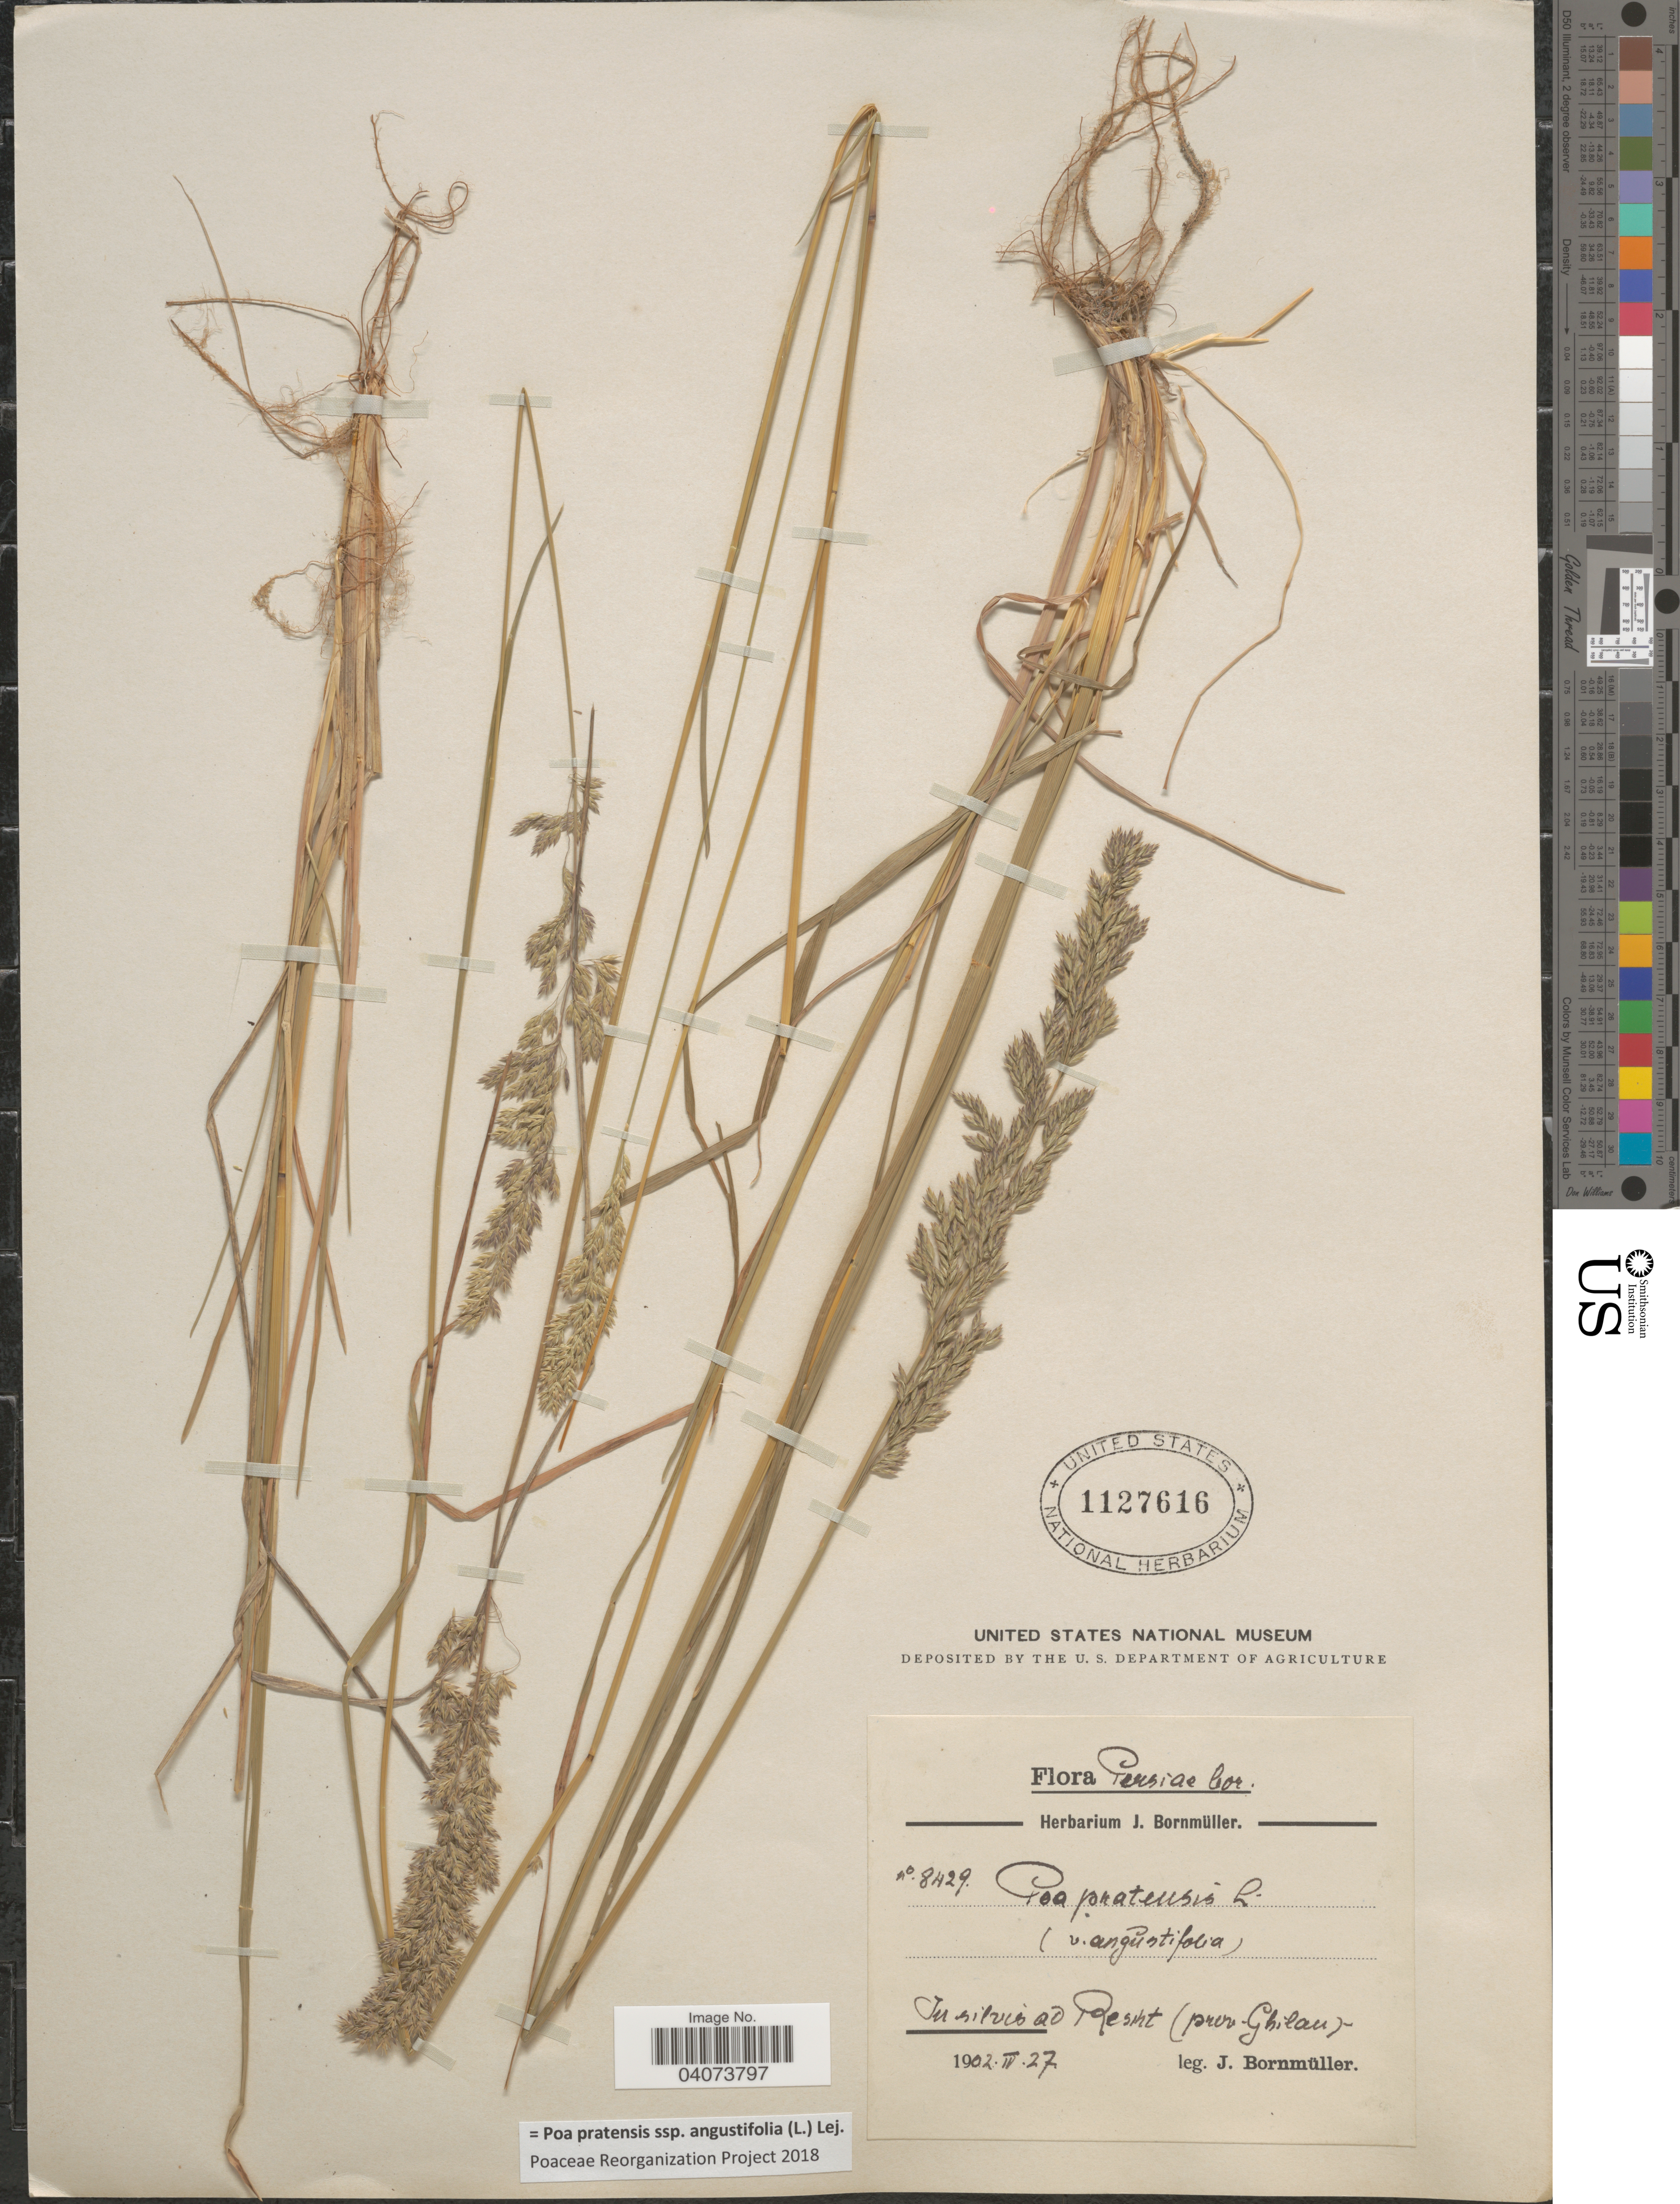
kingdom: Plantae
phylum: Tracheophyta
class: Liliopsida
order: Poales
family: Poaceae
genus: Poa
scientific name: Poa pratensis subsp. angustifolia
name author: (L.) Lej.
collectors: J. Bornmüller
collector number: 8429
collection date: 1902-04-27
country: Iran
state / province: Gilan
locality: Persiae bor. In silvis ad Resht (prov. Ghilan).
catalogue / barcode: US 1127616